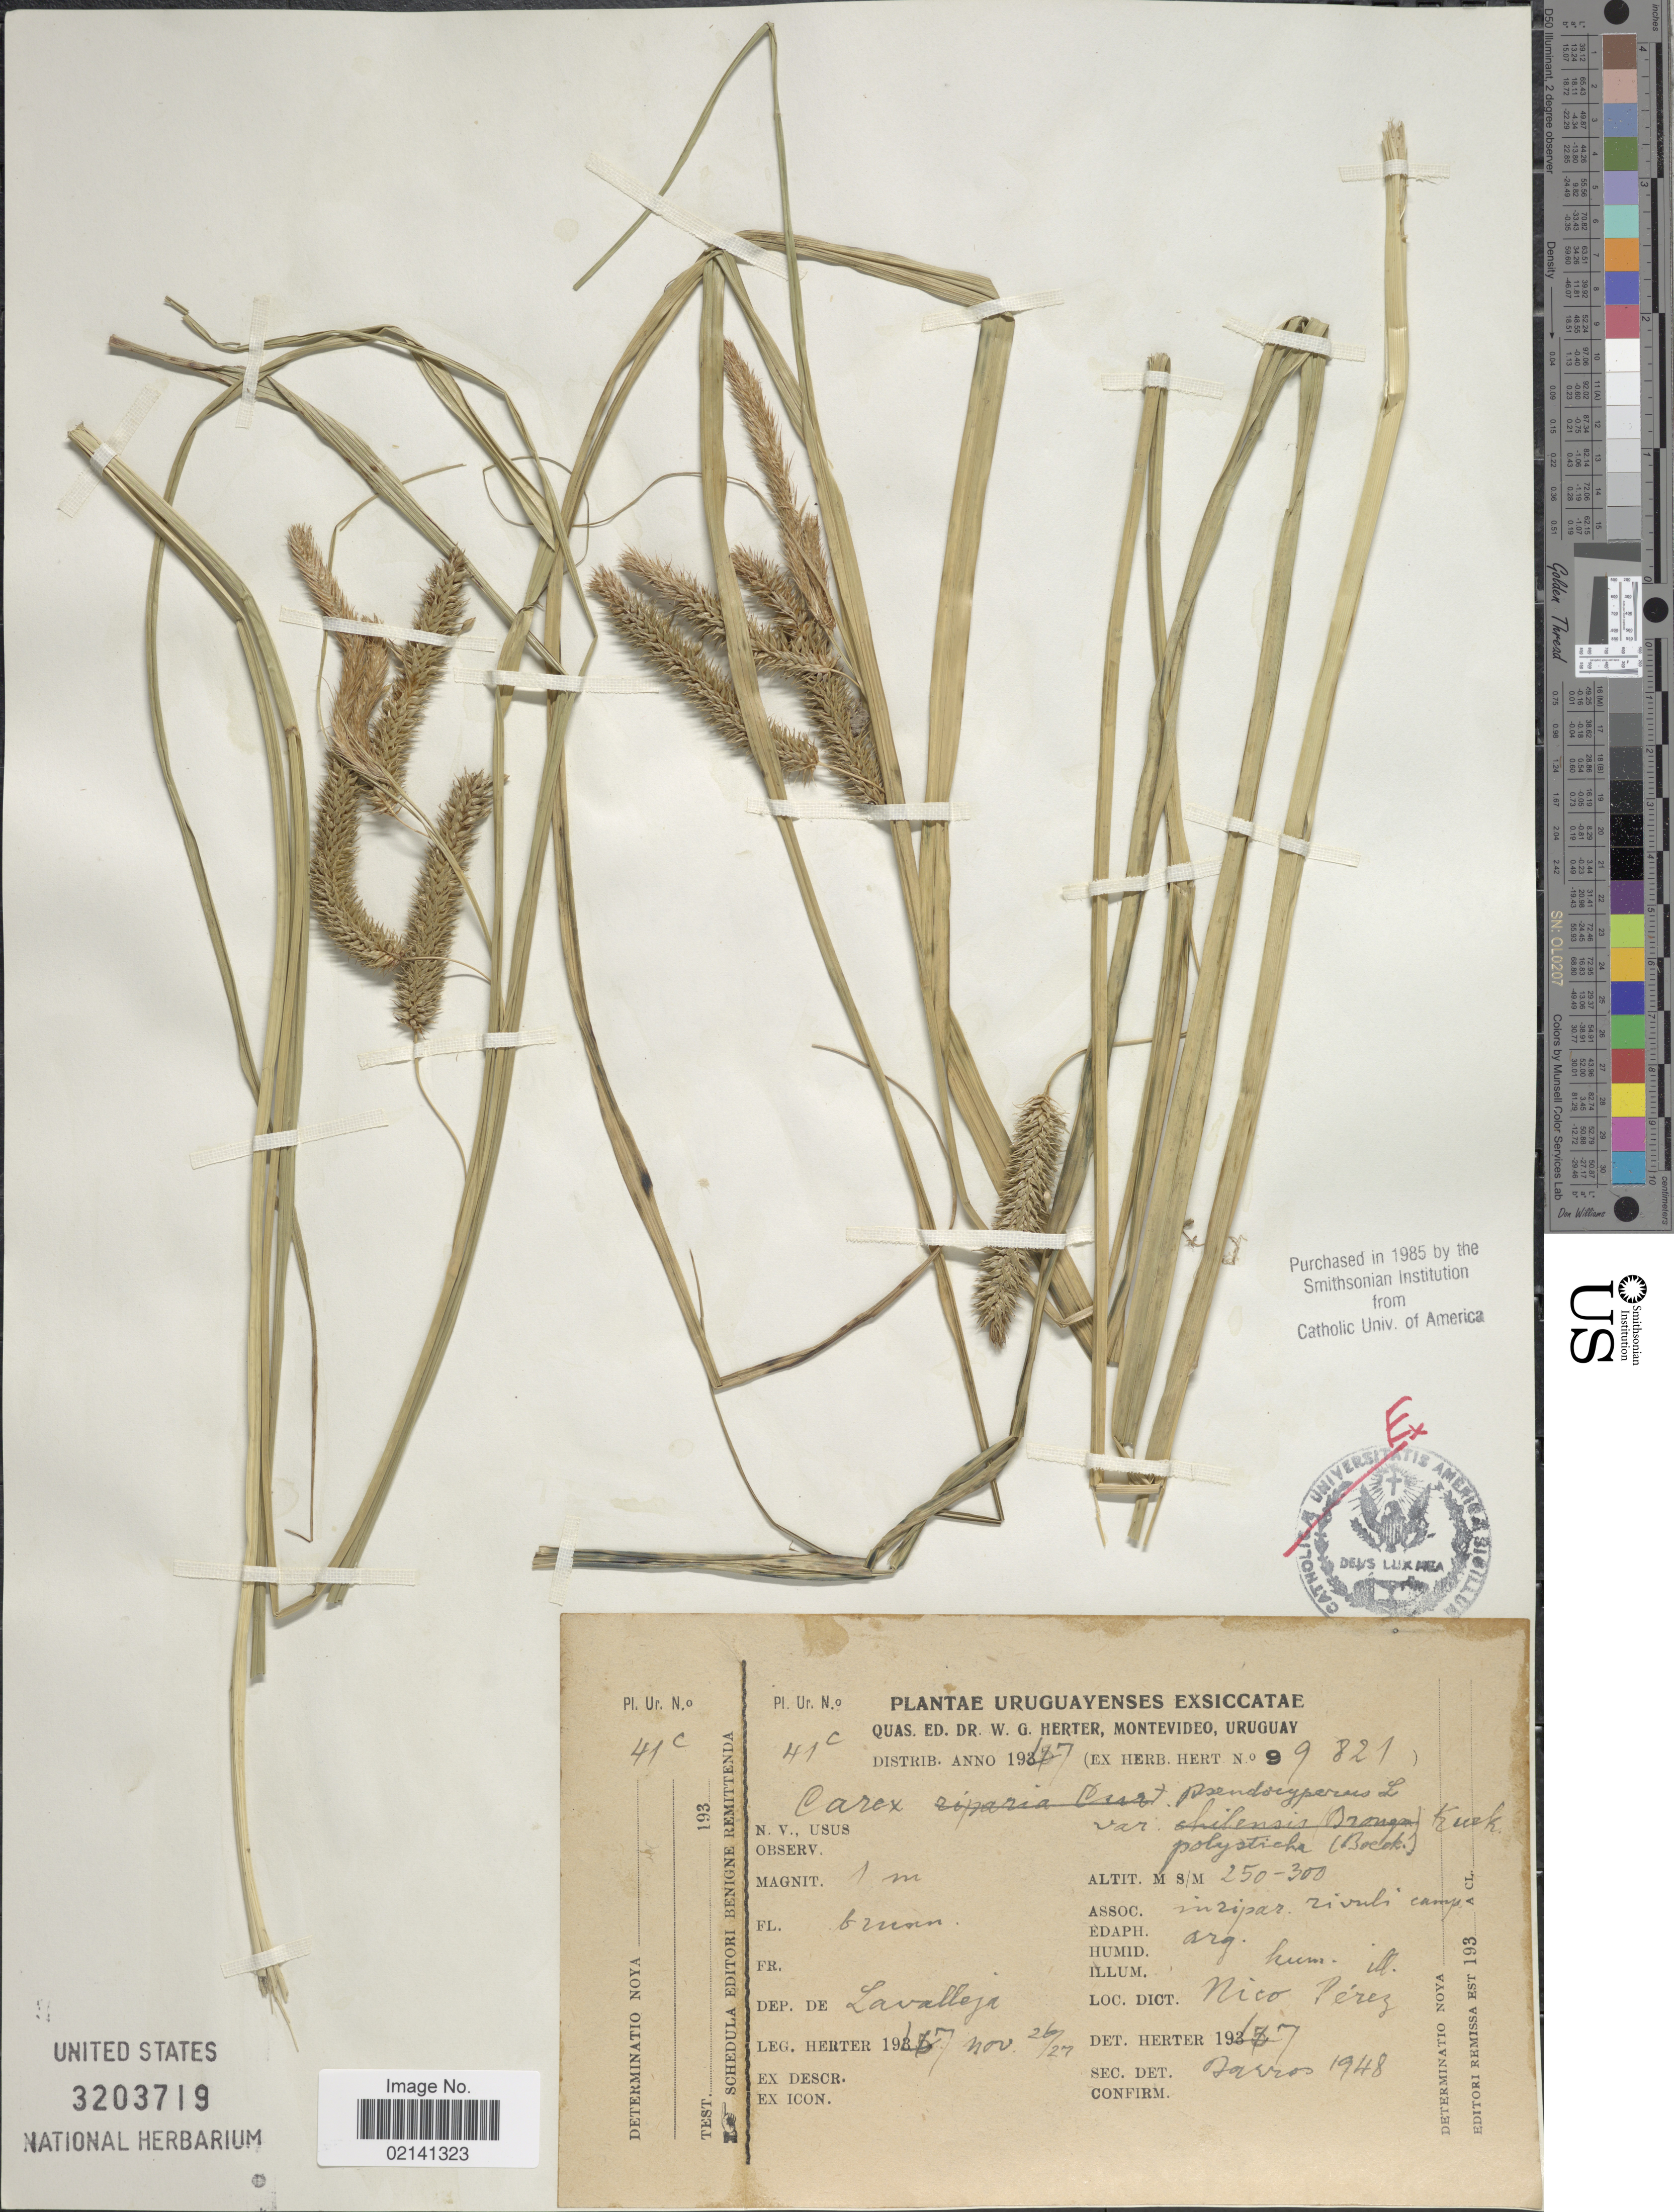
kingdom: Plantae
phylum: Tracheophyta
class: Liliopsida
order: Poales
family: Cyperaceae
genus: Carex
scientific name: Carex polysticha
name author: Boeckeler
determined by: Jimnéz-Mejias, Pedro, (UPOS), Universidad Pablo de Olavide (SPAIN)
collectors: W. G. Herter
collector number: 41C?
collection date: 1947-11-26/1947-11-27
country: Uruguay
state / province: Lavalleja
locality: Uruguayenses, Nico, Perez.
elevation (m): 250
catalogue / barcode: US 3203719